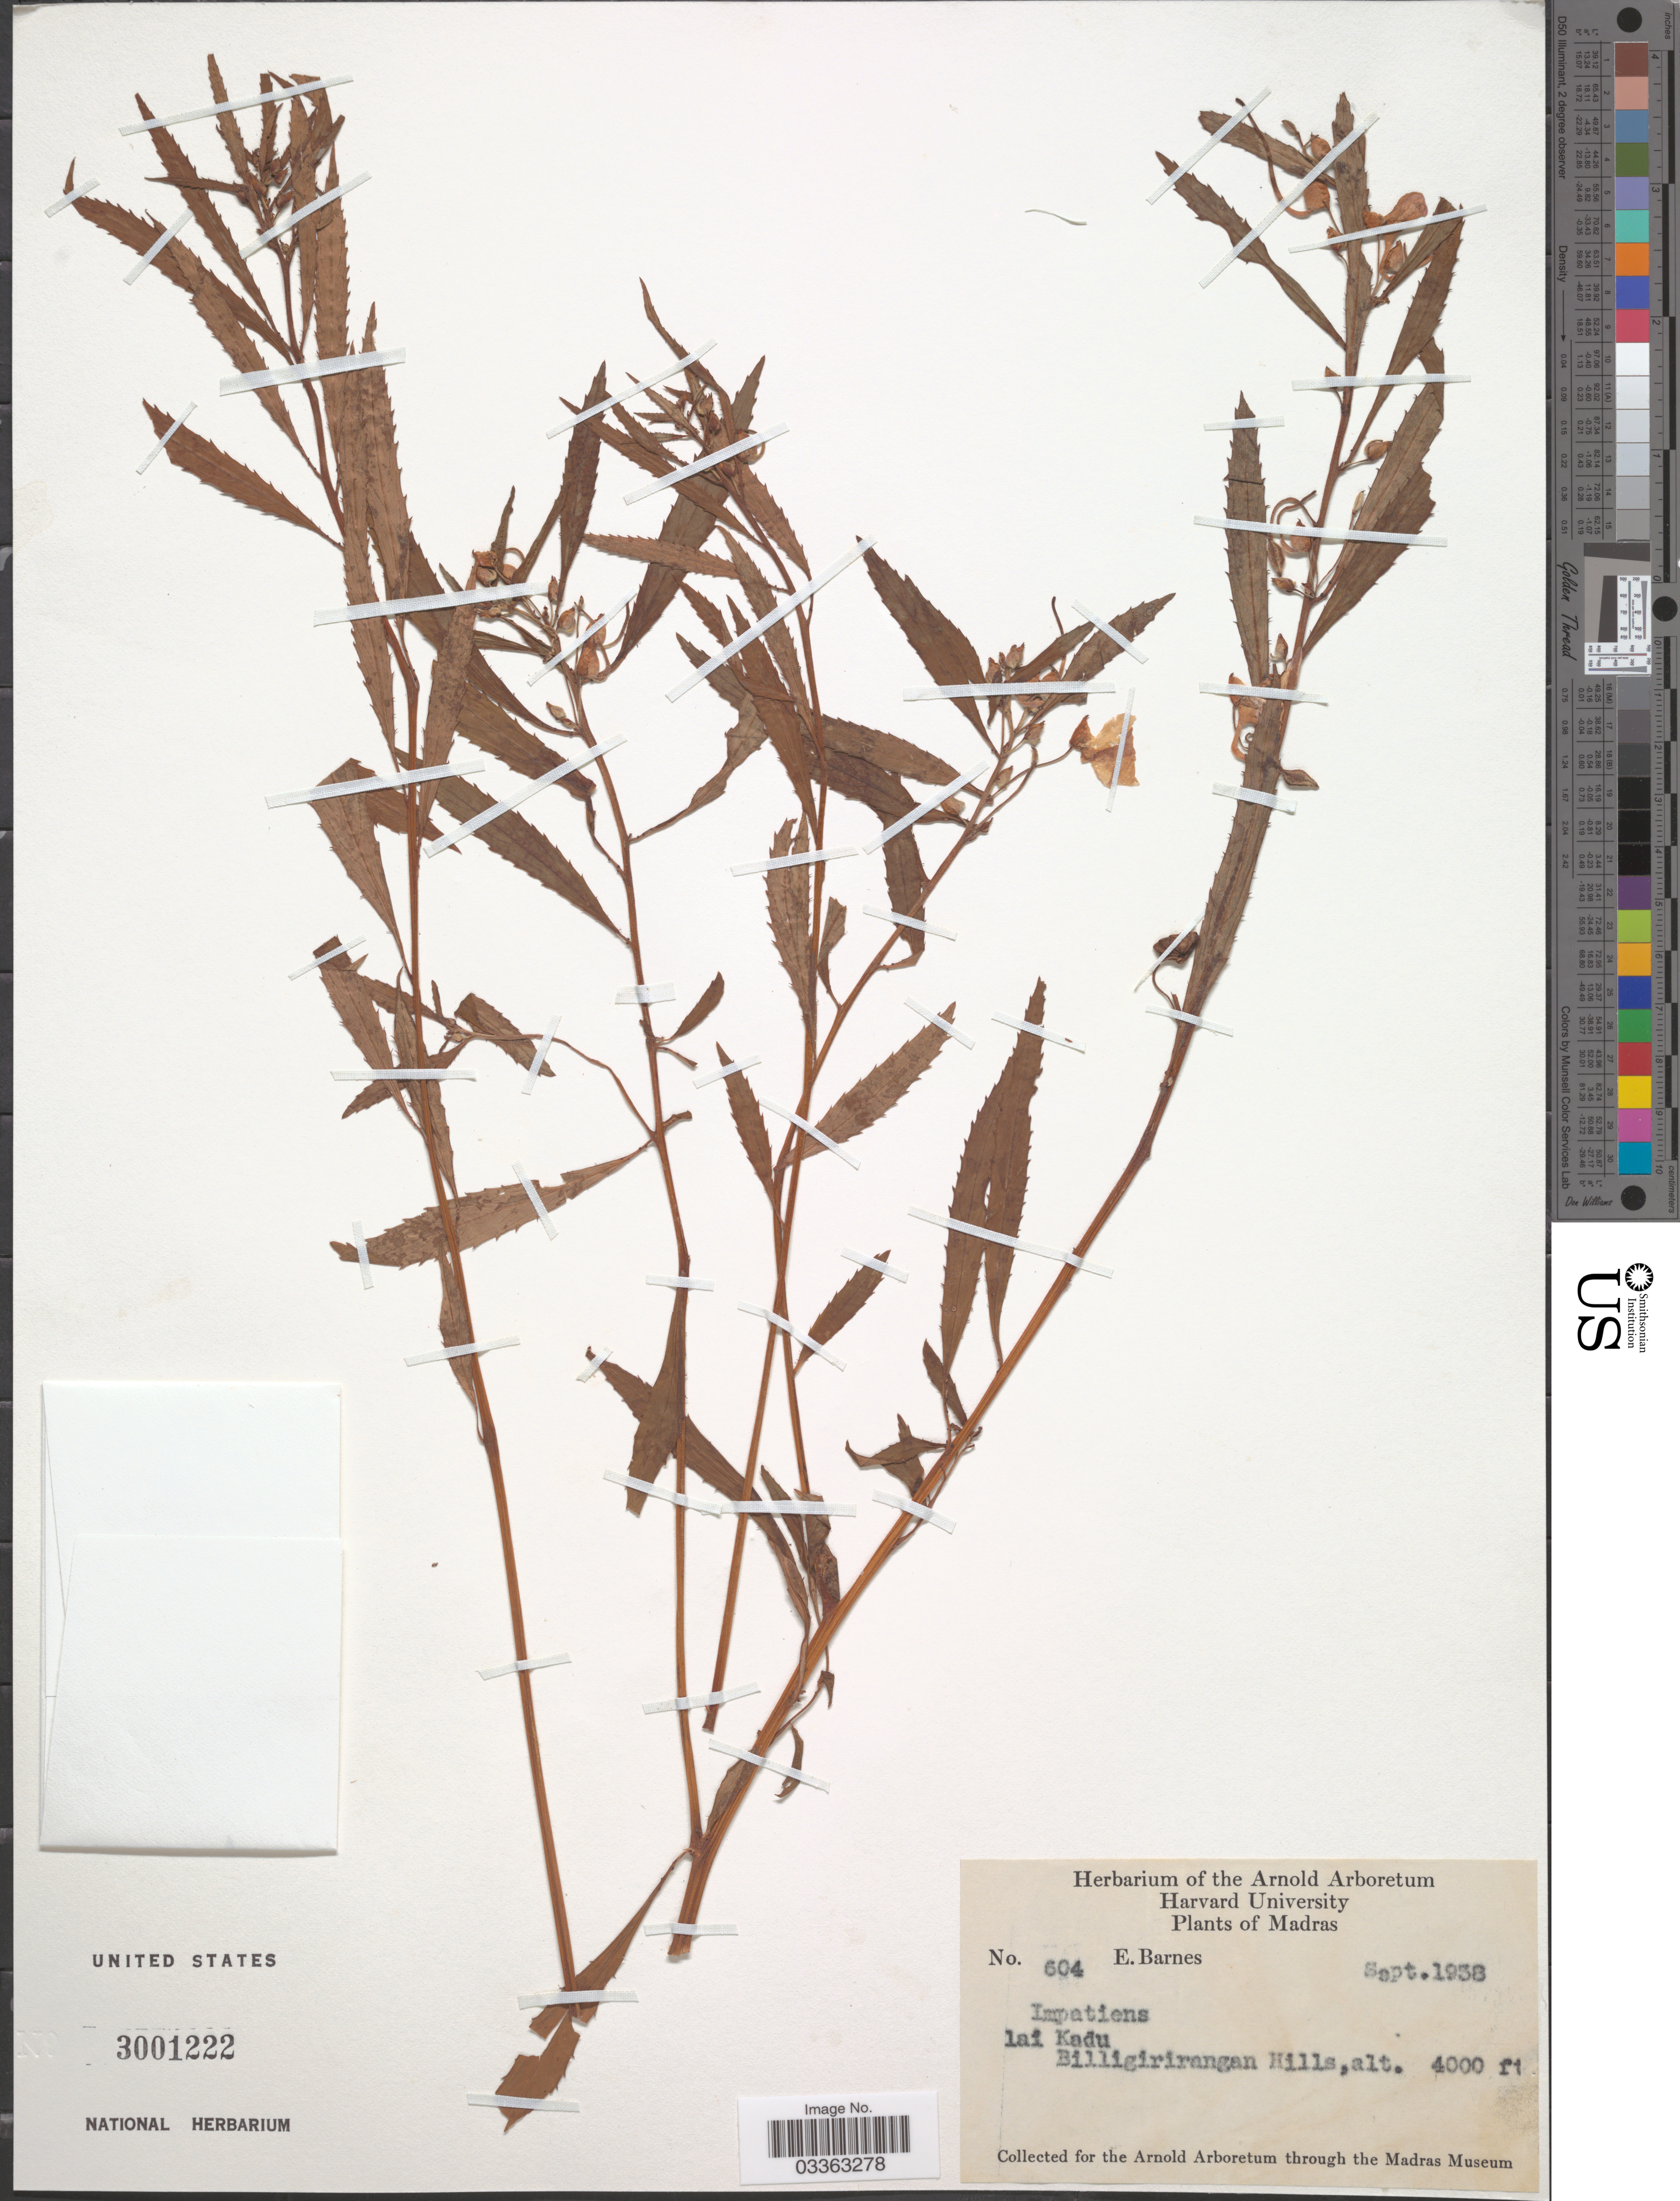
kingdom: Plantae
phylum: Tracheophyta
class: Magnoliopsida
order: Ericales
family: Balsaminaceae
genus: Impatiens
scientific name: Impatiens sp.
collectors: E. Barnes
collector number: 604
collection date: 1938-09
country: India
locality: Madras. lai Kadu. Billigirirangan Hills.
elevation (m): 1219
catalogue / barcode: US 3001222